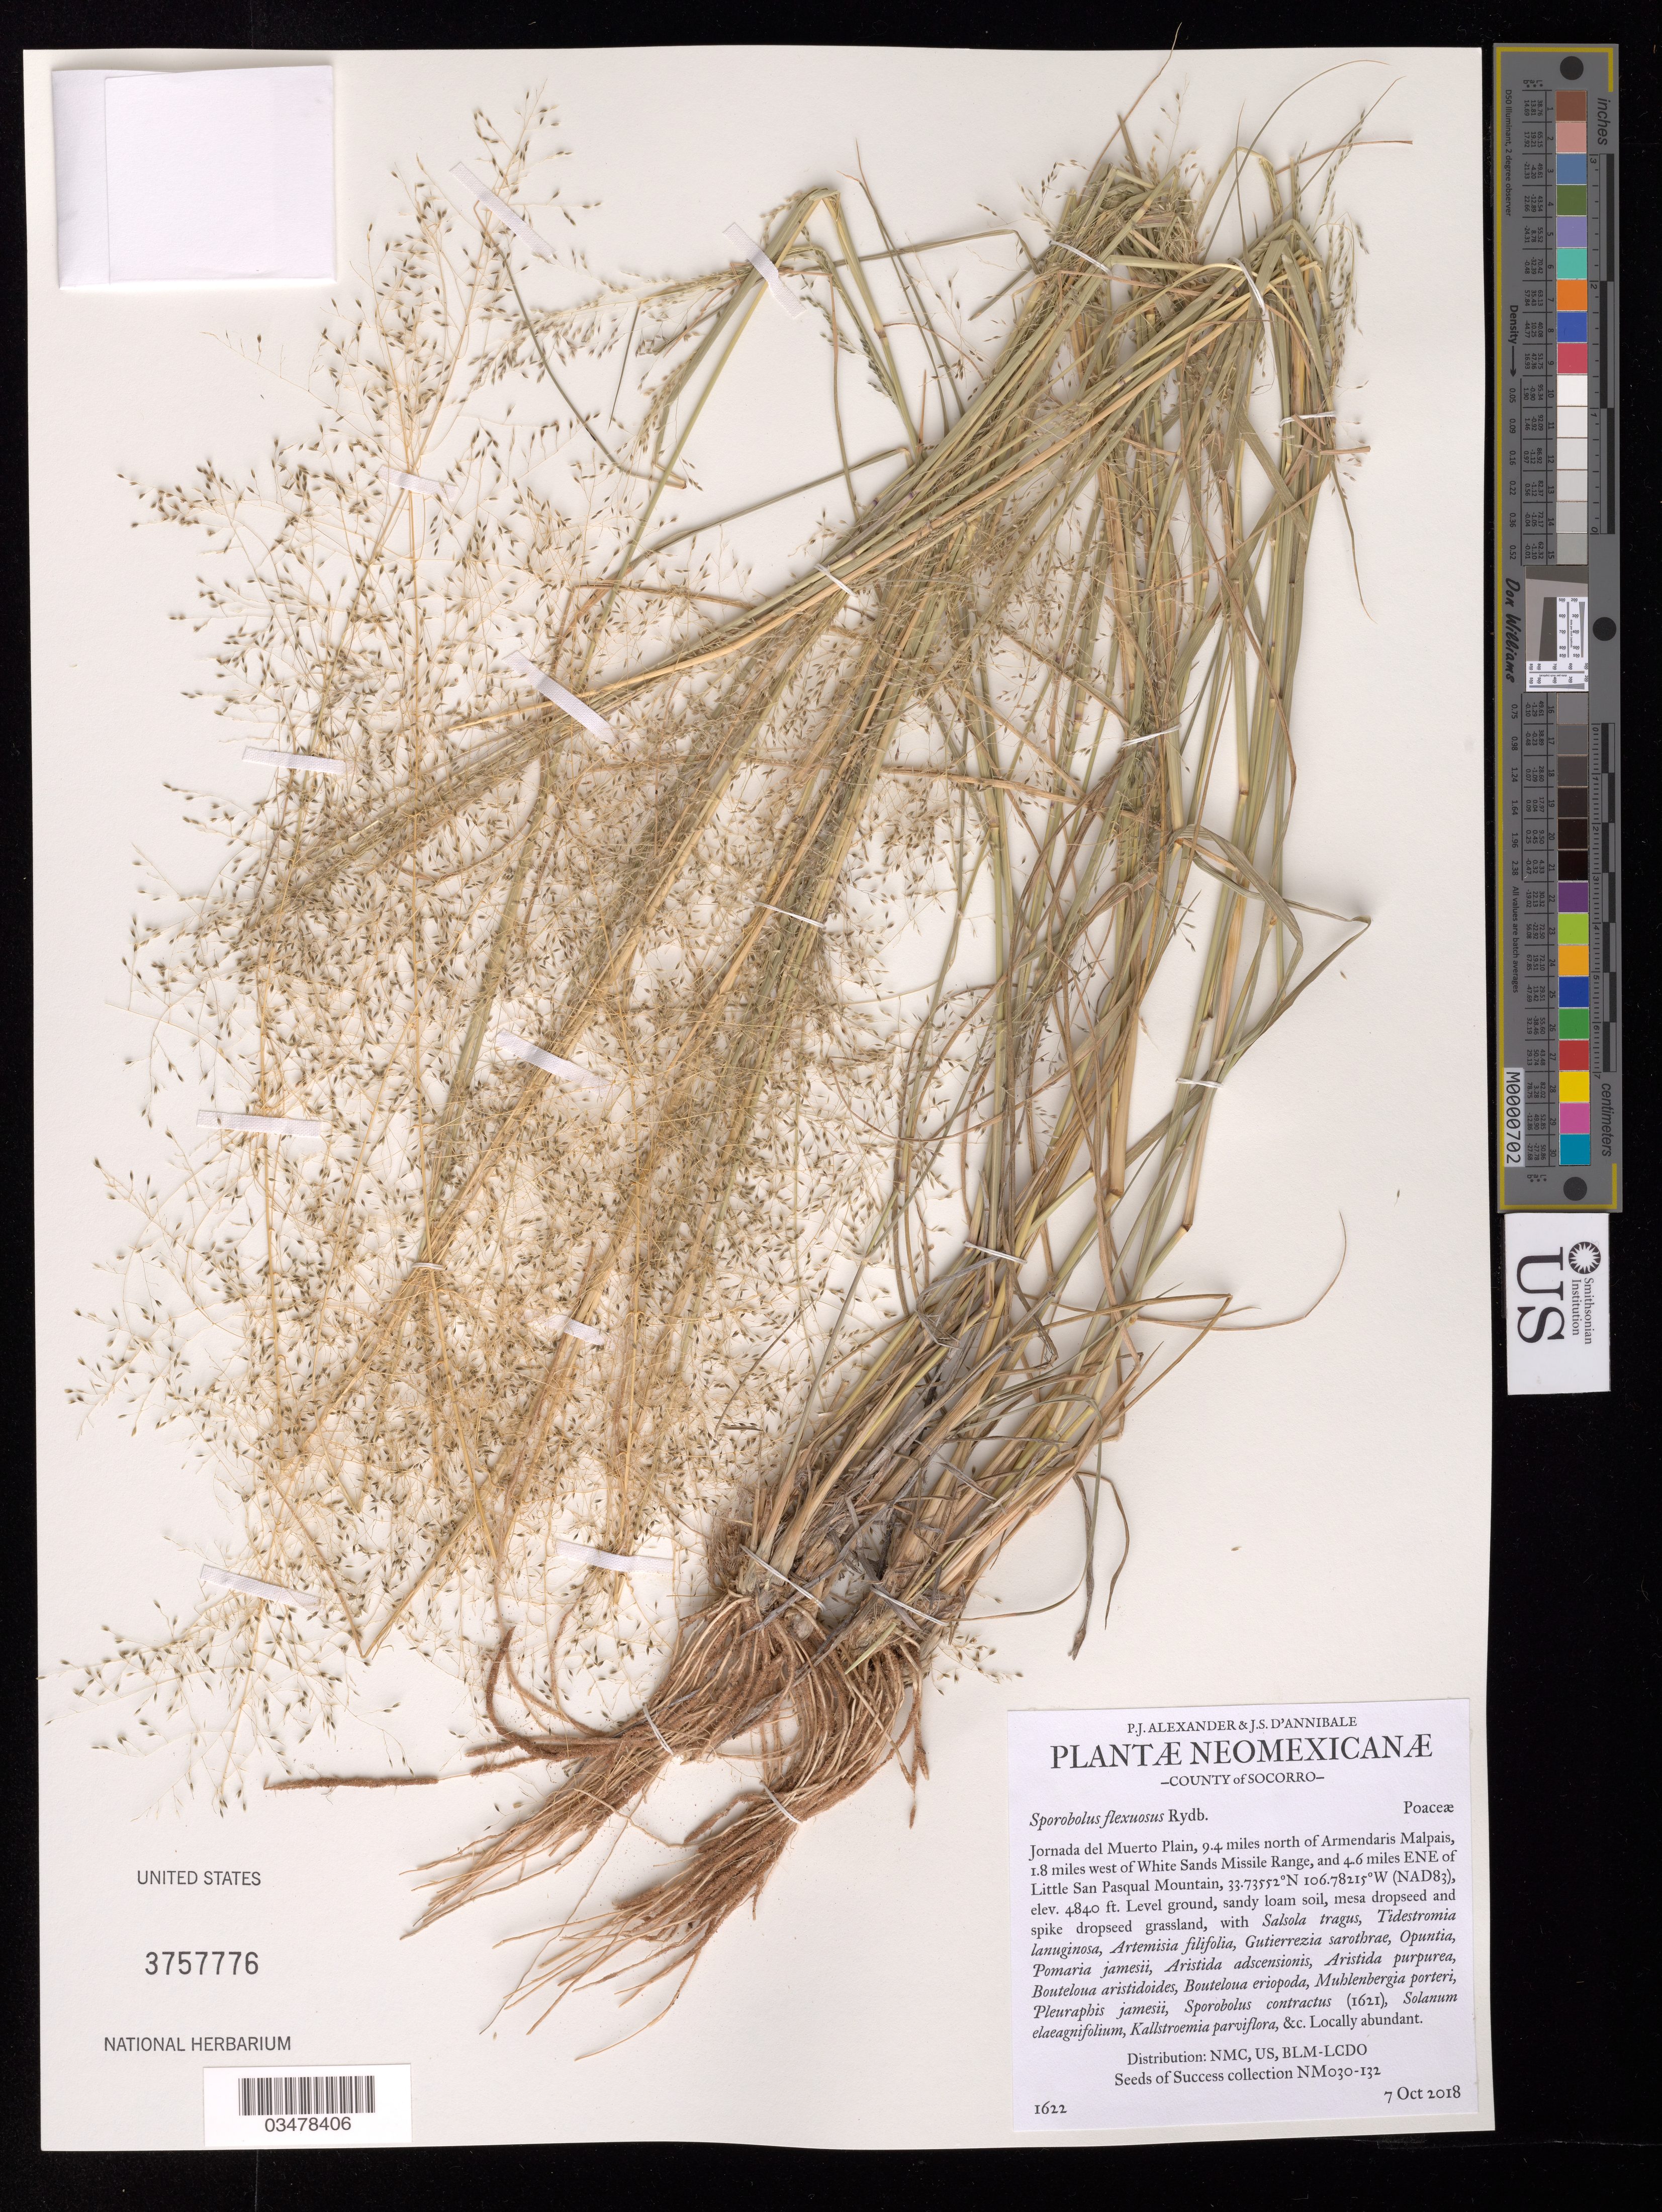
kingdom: Plantae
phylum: Tracheophyta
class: Liliopsida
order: Poales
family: Poaceae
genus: Sporobolus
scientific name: Sporobolus flexuosus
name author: (Thurb.) Rydb.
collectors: P. Alexander & J. D'Annibale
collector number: NM030-132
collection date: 2018-10-07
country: United States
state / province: New Mexico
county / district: Socorro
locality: Allotment 01285. Jordana del Muerto Plain, 9.4 mi. of Armendaris Malpais and 1.8 mi. W of White Sands Missile Range and 4.6 mi. ENE of Little San Pasqual Mtn.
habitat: Ecological site: R042XA051NM, Sandy loam soil. Grassland. With Salsola tragus, Artemisia filifolia, Pomaria jamesii, etc.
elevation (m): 1475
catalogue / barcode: US 3757776